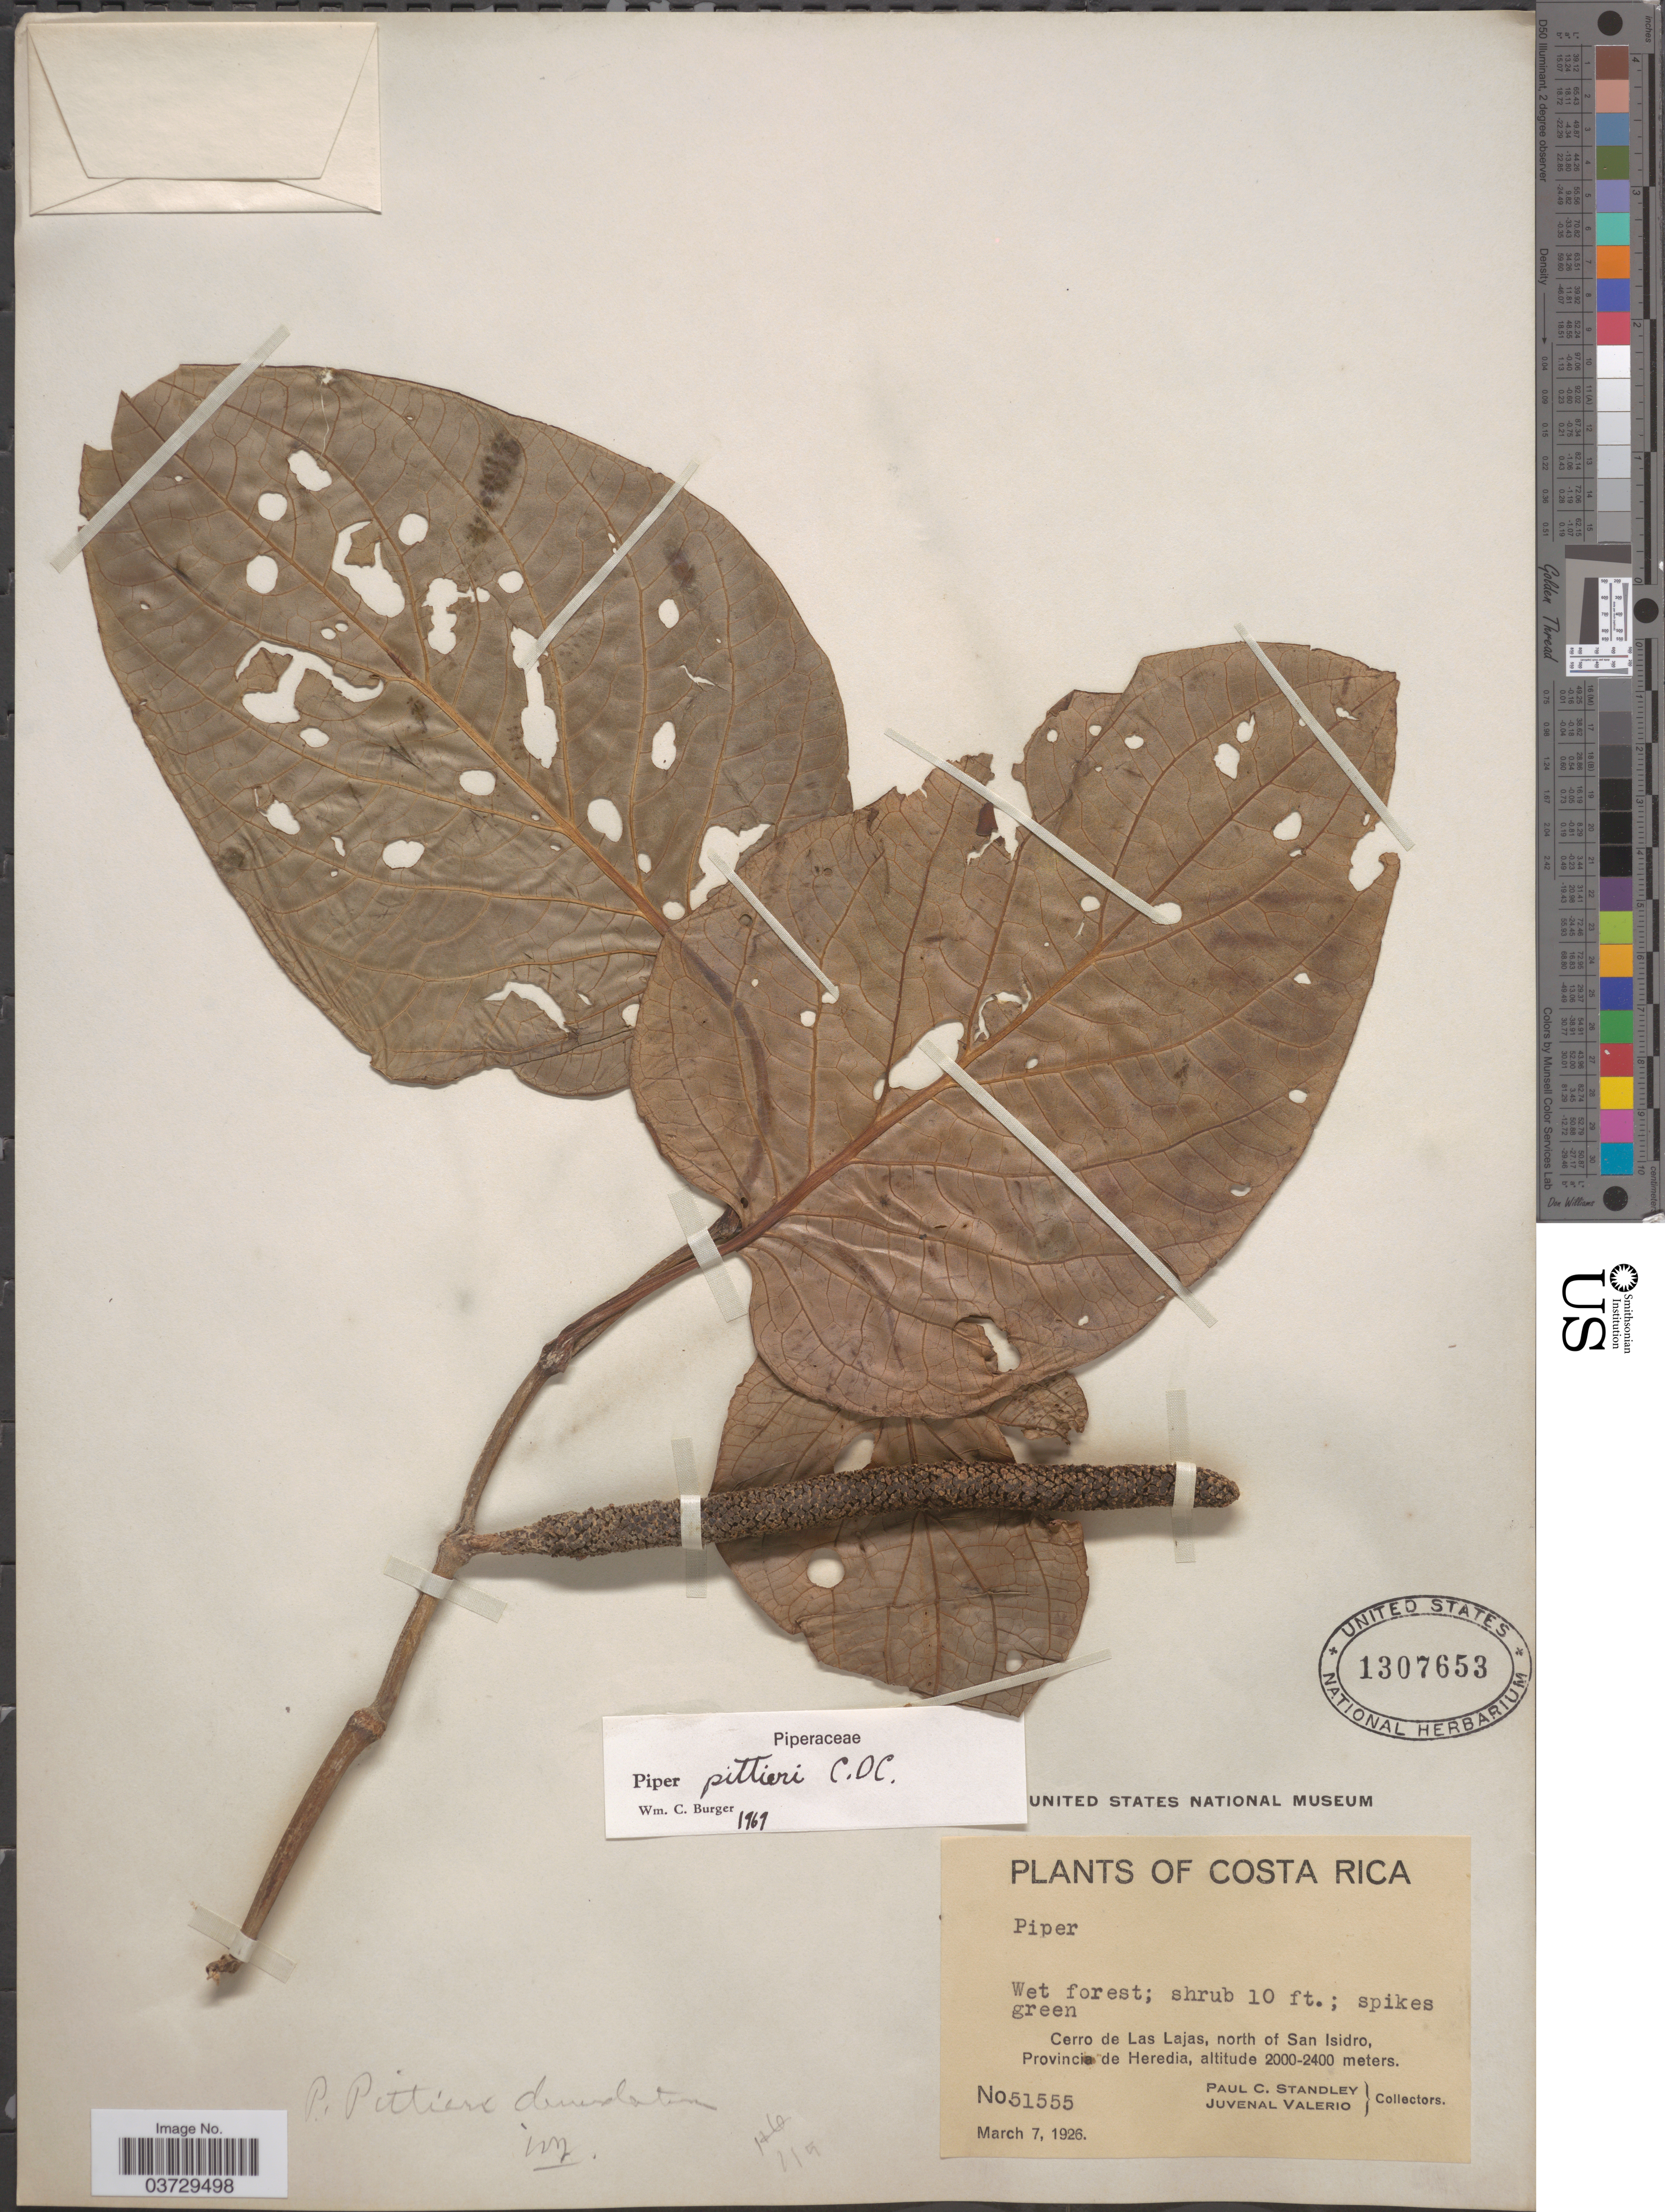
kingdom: Plantae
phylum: Tracheophyta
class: Magnoliopsida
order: Piperales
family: Piperaceae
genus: Piper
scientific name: Piper pittieri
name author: C. DC.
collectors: P. C. Standley & J. Valerio R.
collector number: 51555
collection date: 1926-03-07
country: Costa Rica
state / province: Heredia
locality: Cerro de Las Lajas, north of San Isidro.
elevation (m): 2000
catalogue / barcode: US 1307653